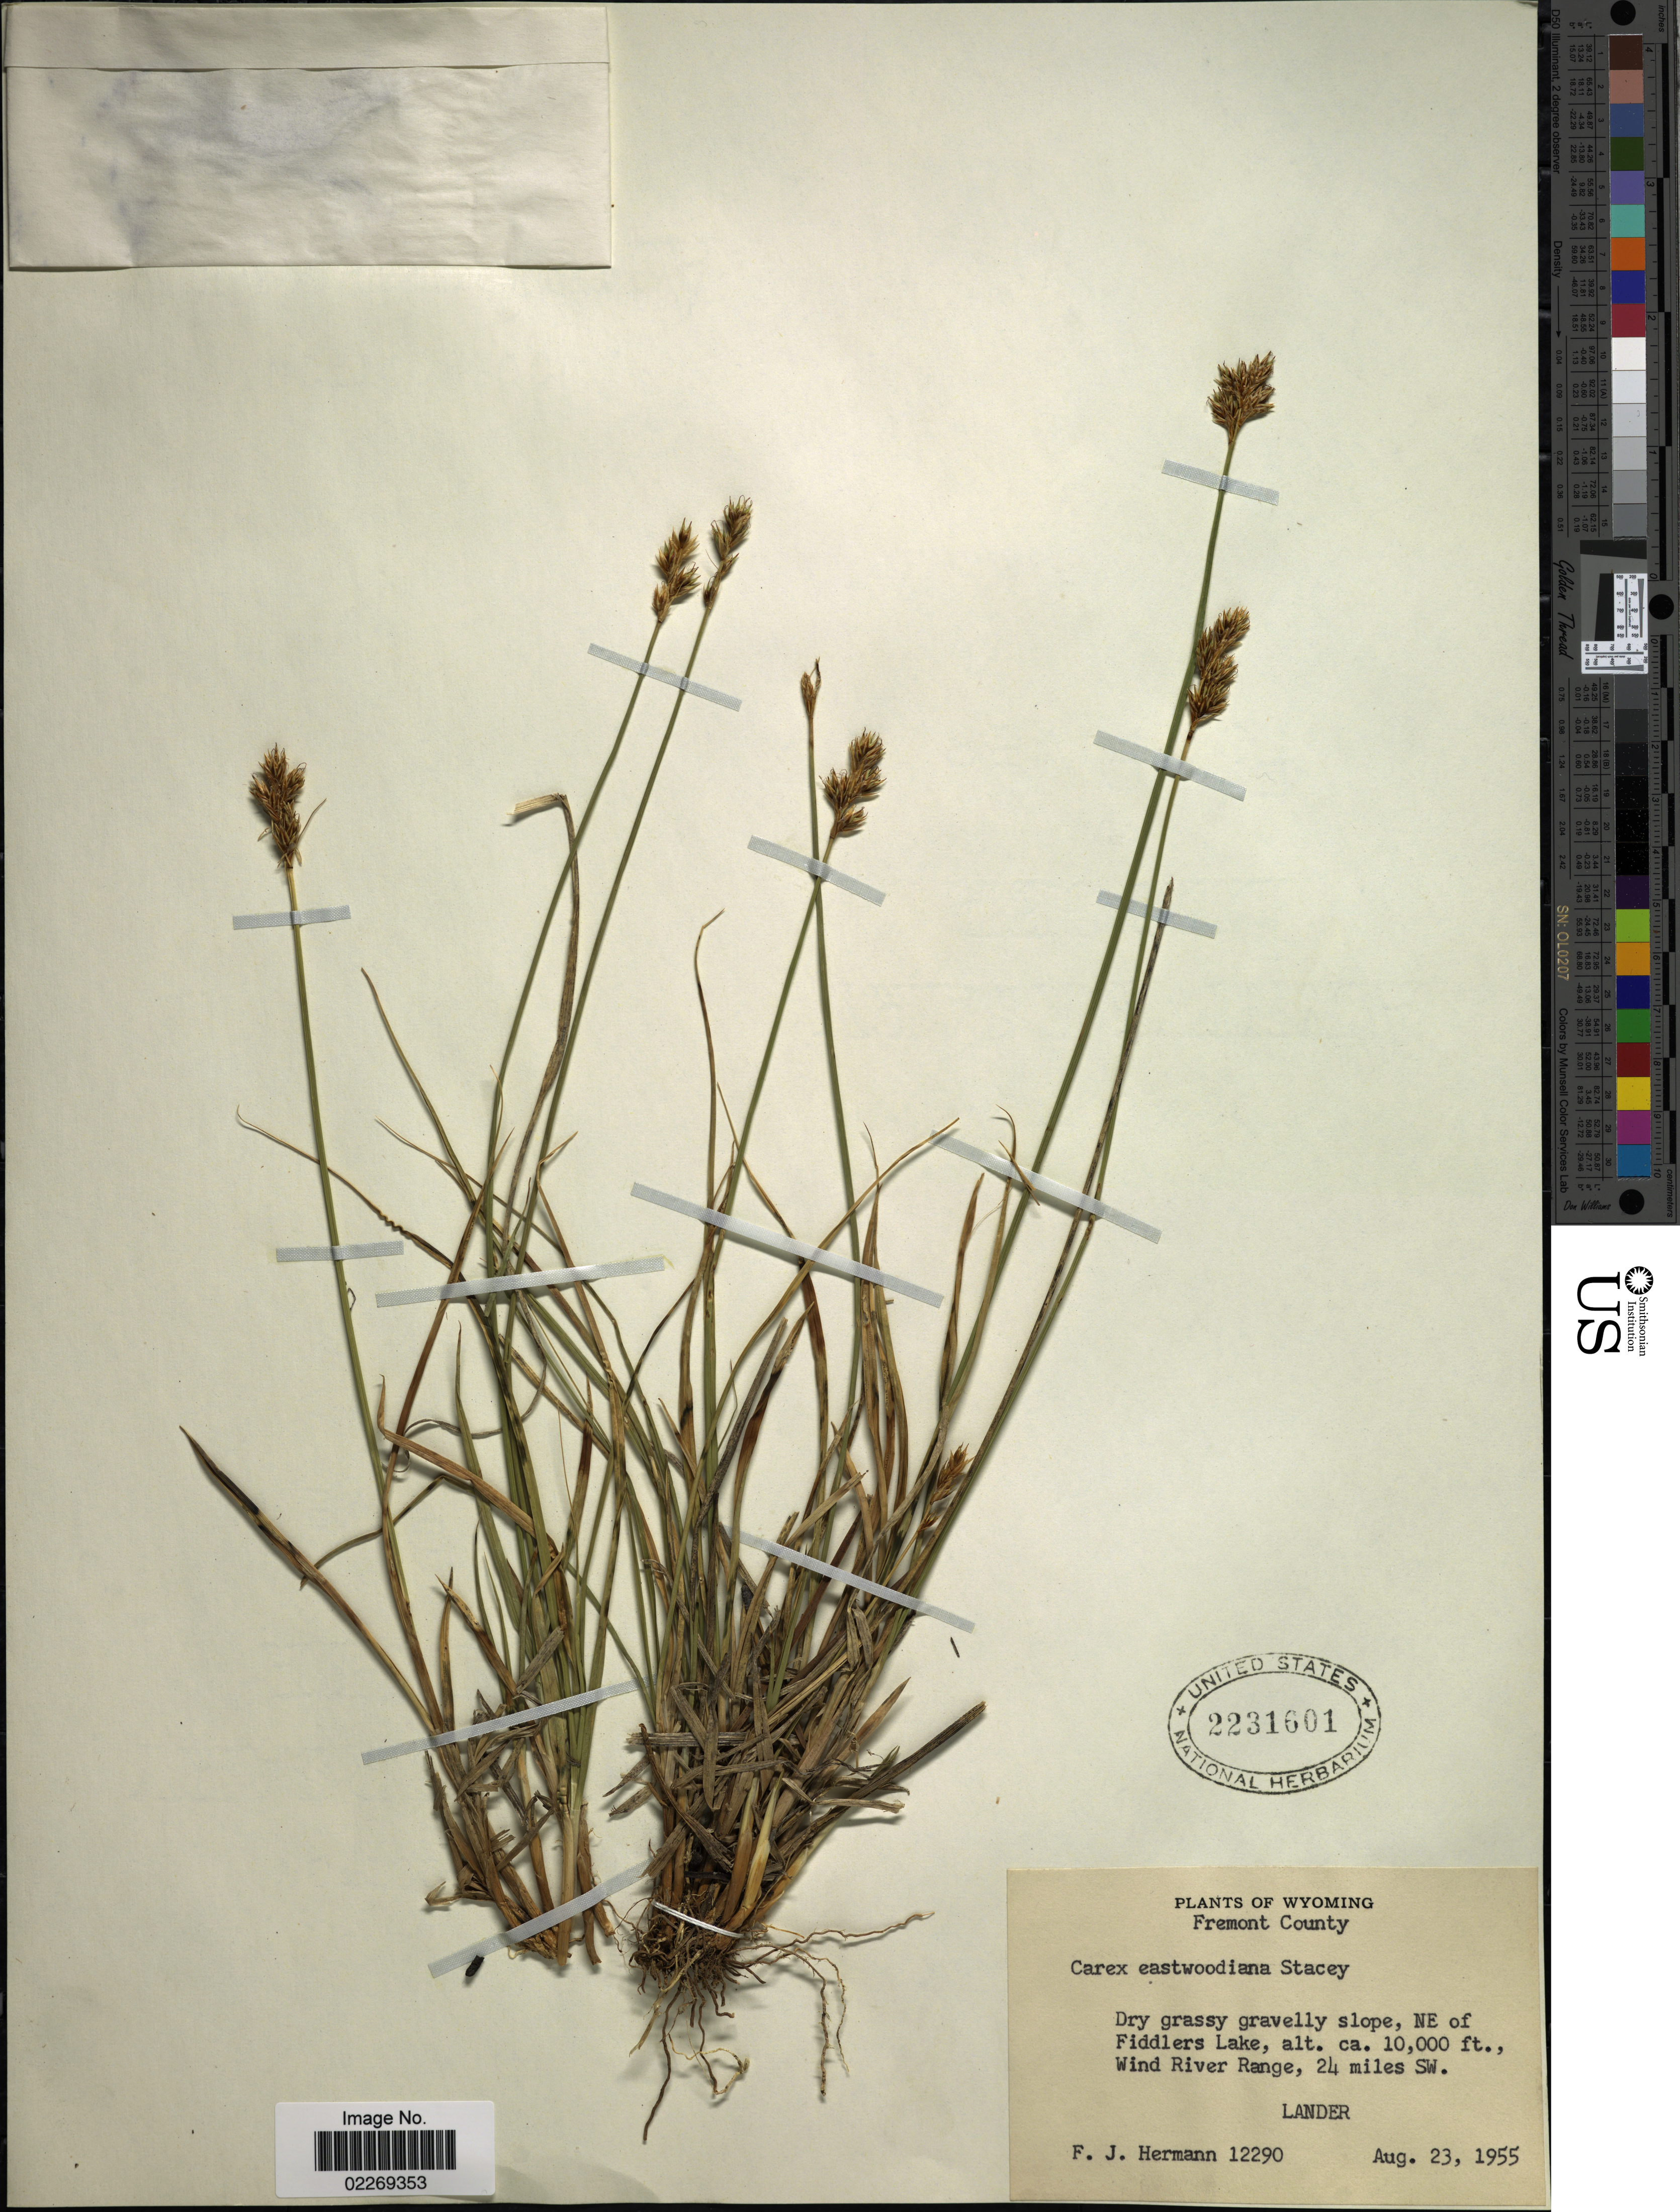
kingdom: Plantae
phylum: Tracheophyta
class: Liliopsida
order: Poales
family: Cyperaceae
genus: Carex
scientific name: Carex tahoensis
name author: Smiley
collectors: F. J. Hermann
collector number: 12290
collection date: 1955-08-23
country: United States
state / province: Wyoming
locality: Fremont County. Dry grassy gravelly slope, NE of Fiddlers Lake, Wind River Range, 24 miles SW. Lander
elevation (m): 3048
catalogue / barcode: US 2231601